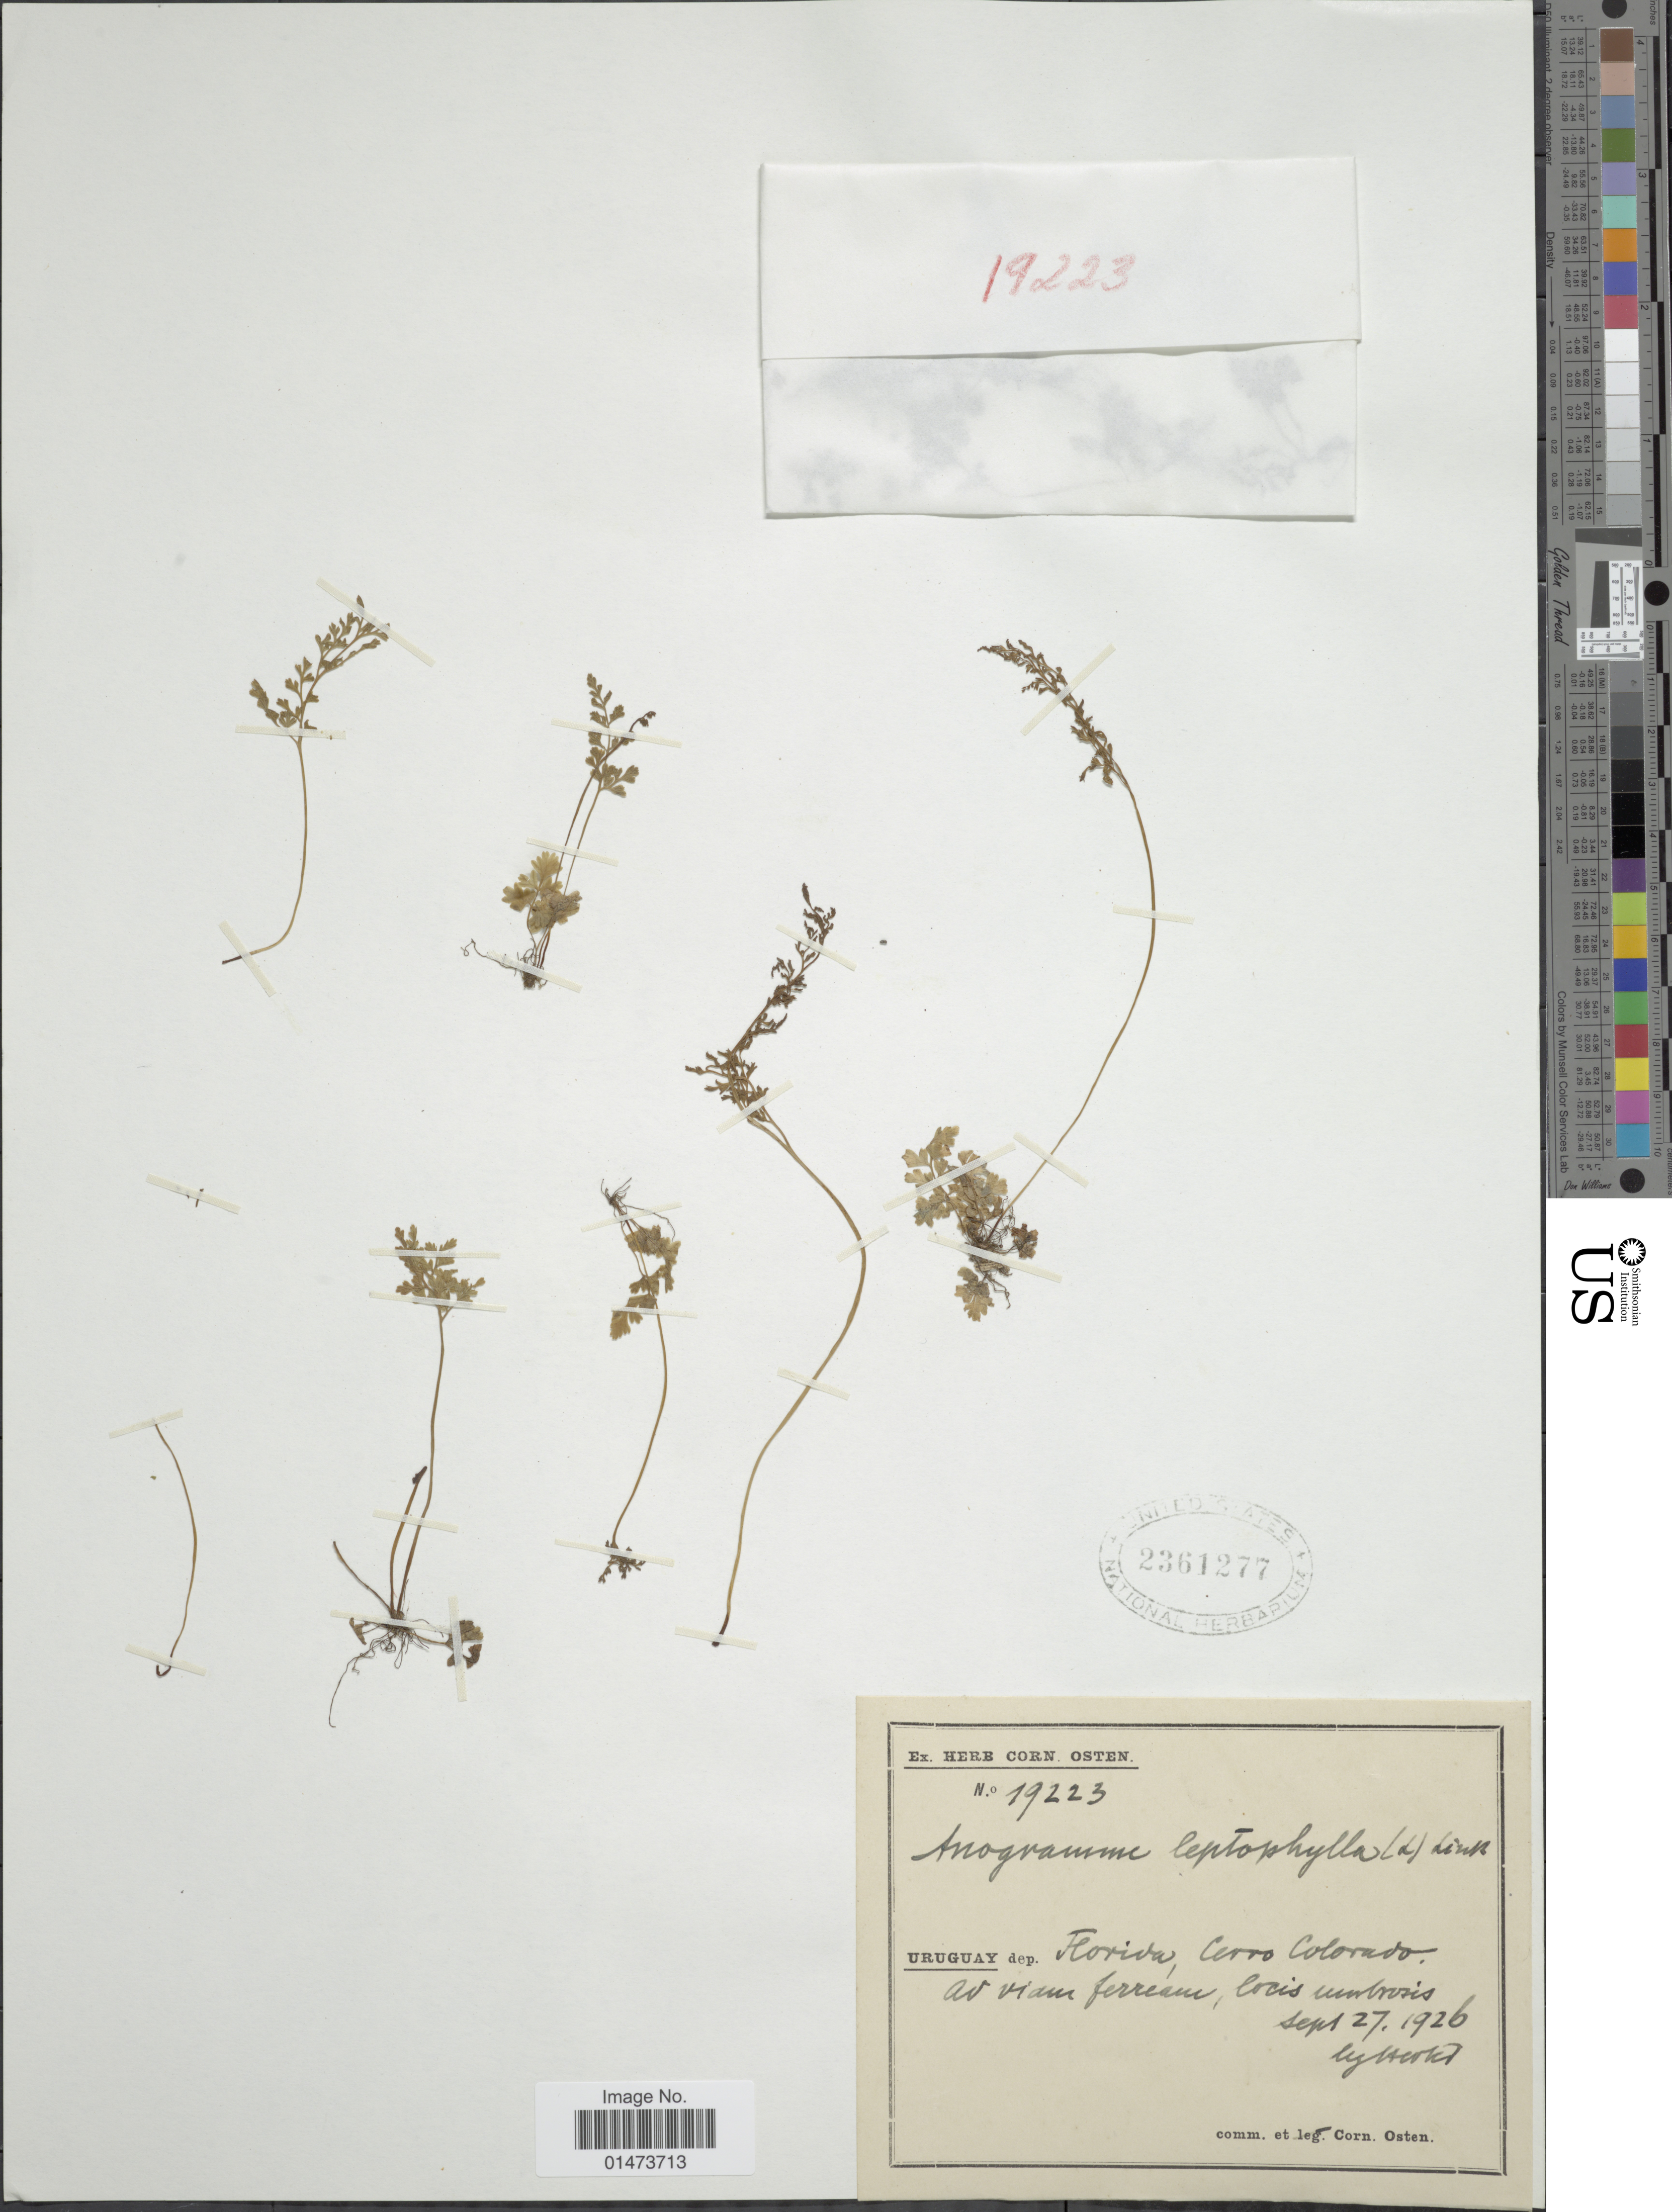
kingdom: Plantae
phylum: Tracheophyta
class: Polypodiopsida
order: Polypodiales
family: Pteridaceae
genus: Anogramma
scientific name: Anogramma leptophylla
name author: (L.) Link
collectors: C. Osten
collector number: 19223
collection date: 1926-09-27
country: Uruguay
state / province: Florida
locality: Uruguay dep. Florida, Cerro Colorado, ad viam ferreàm, locis umbrosis.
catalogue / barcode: US 2361277